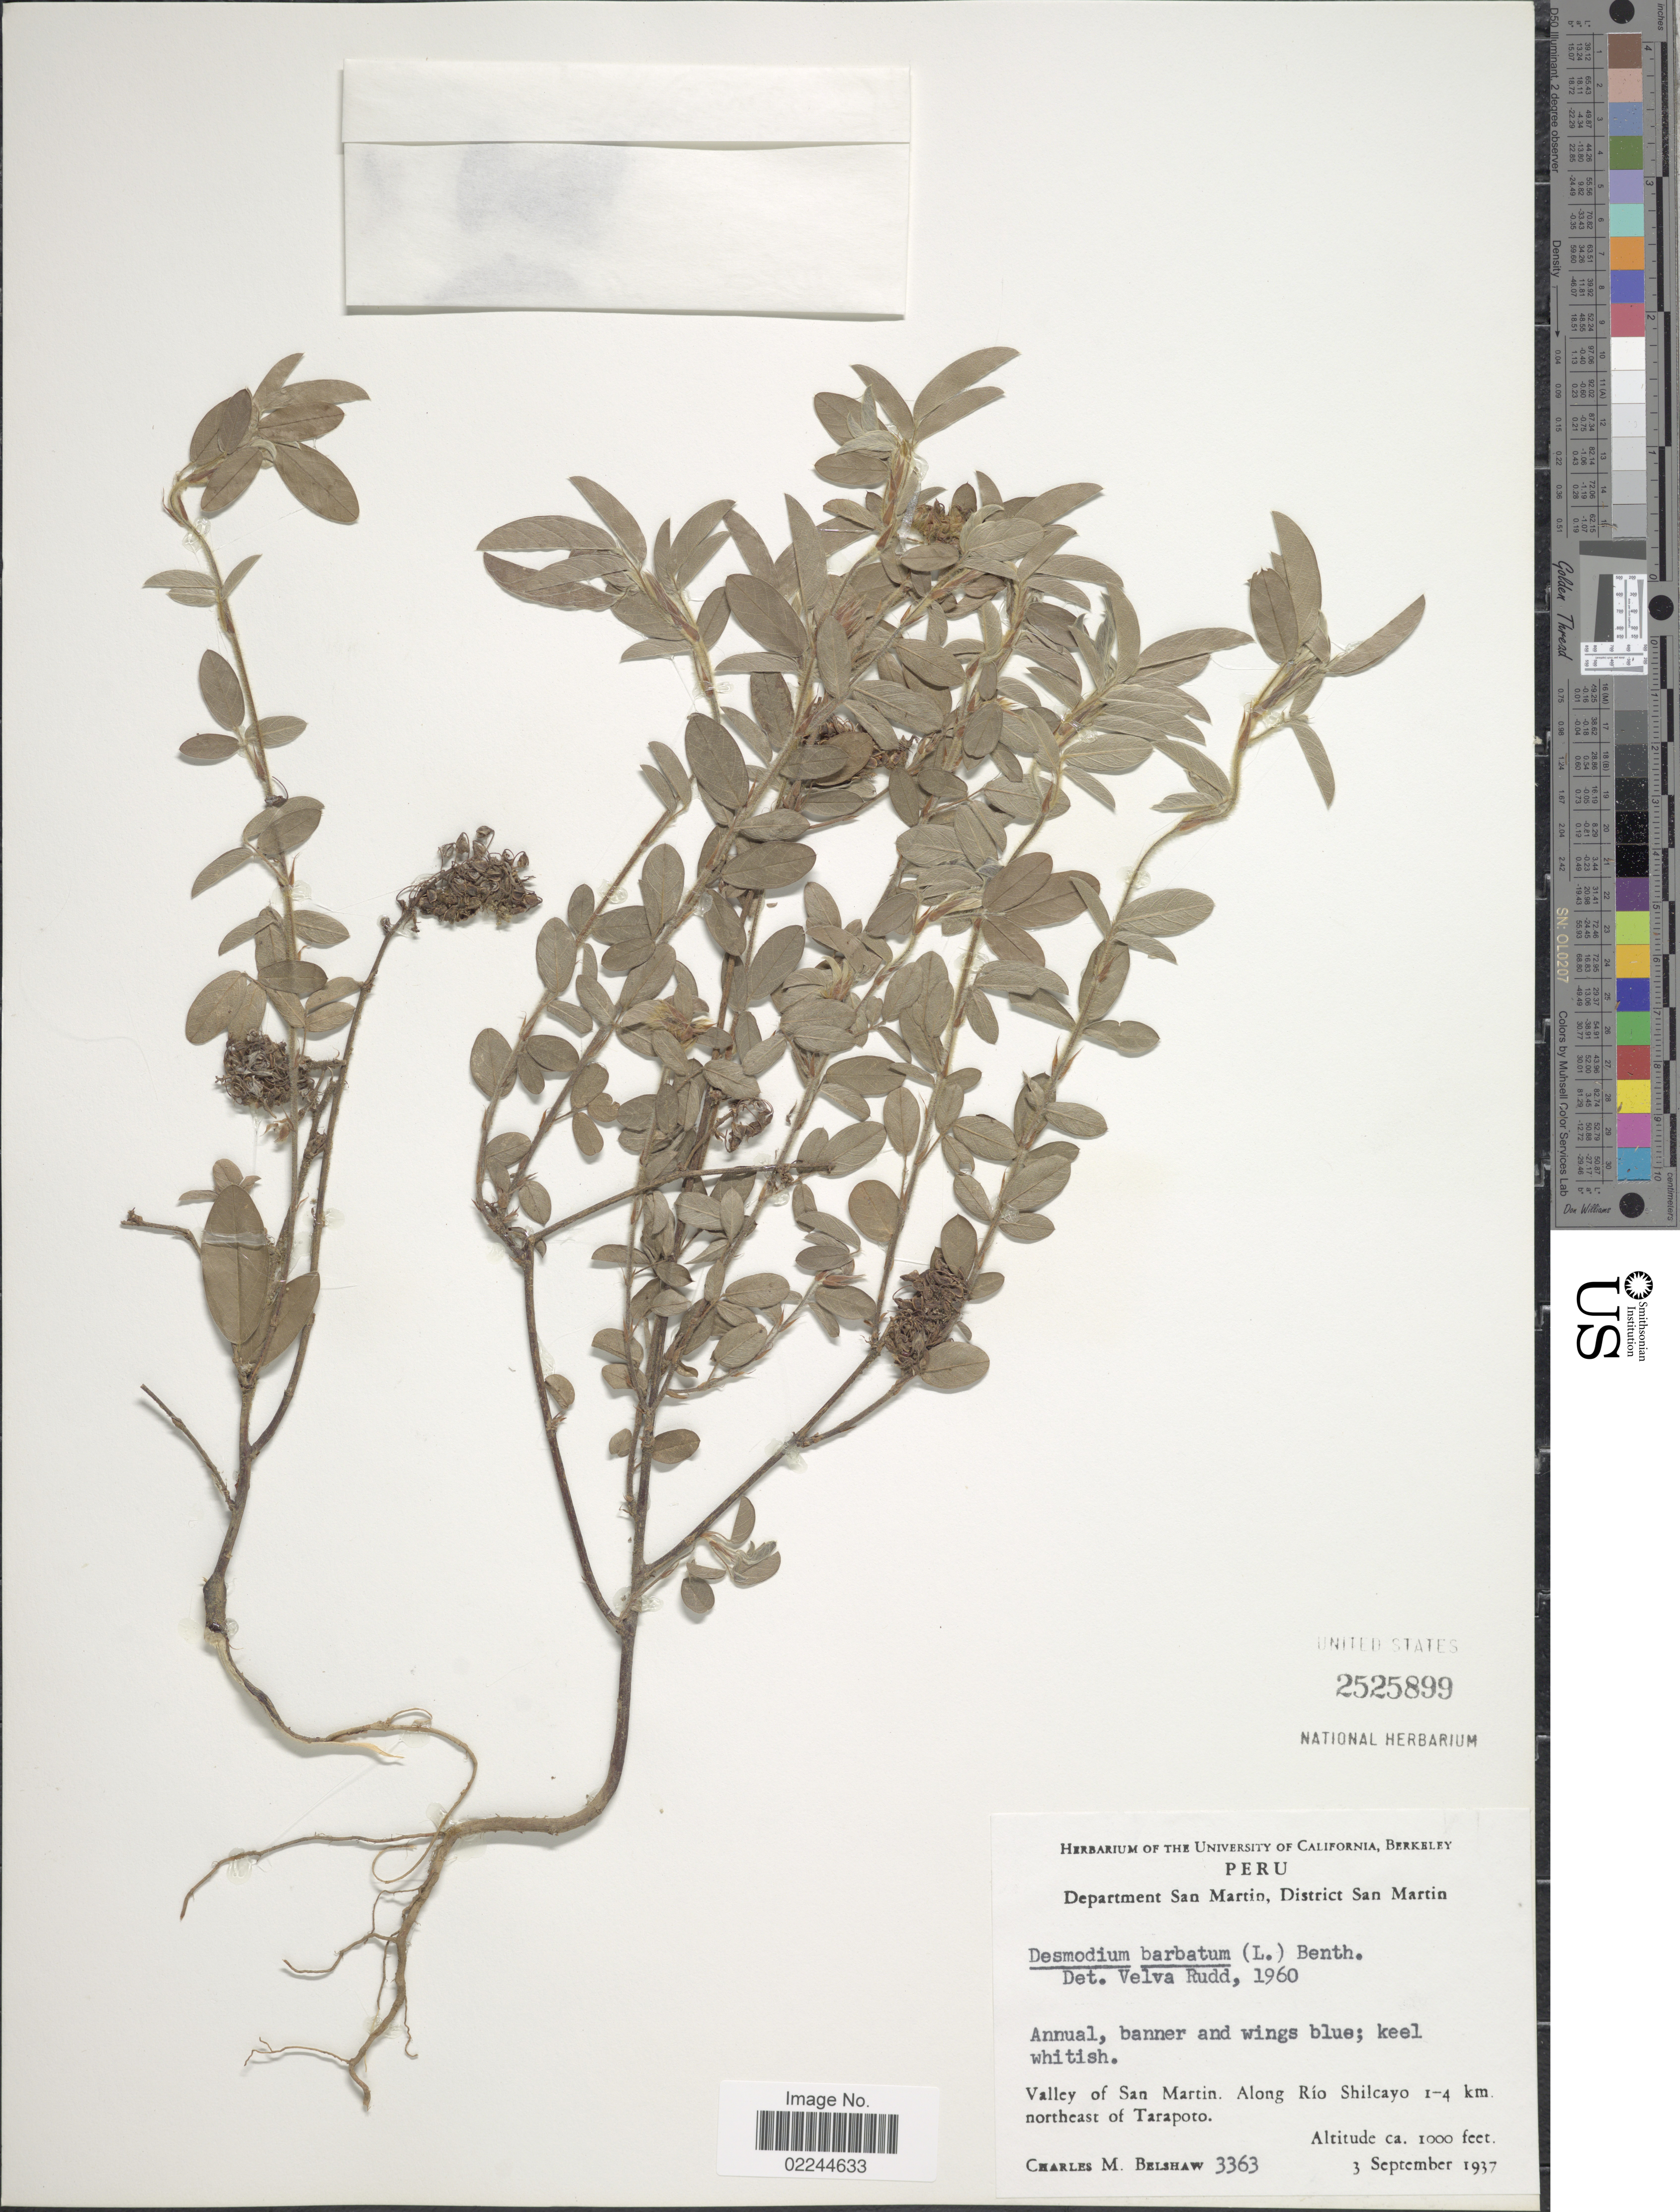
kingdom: Plantae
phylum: Tracheophyta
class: Magnoliopsida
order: Fabales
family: Fabaceae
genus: Grona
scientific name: Grona barbata var. barbata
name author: (L.) H. Ohashi & K. Ohashi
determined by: Strong, Mark T., (BOT), Smithsonian Institution - National Museum of Natural History (UNITED STATES)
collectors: C. Shaw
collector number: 3363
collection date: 1937-09-03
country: Peru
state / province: San Martín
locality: District San Martin. Valley of San Martin. Along Rio Shilcayo 1-4 km northeast of Tarapoto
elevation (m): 305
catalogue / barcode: US 2525899